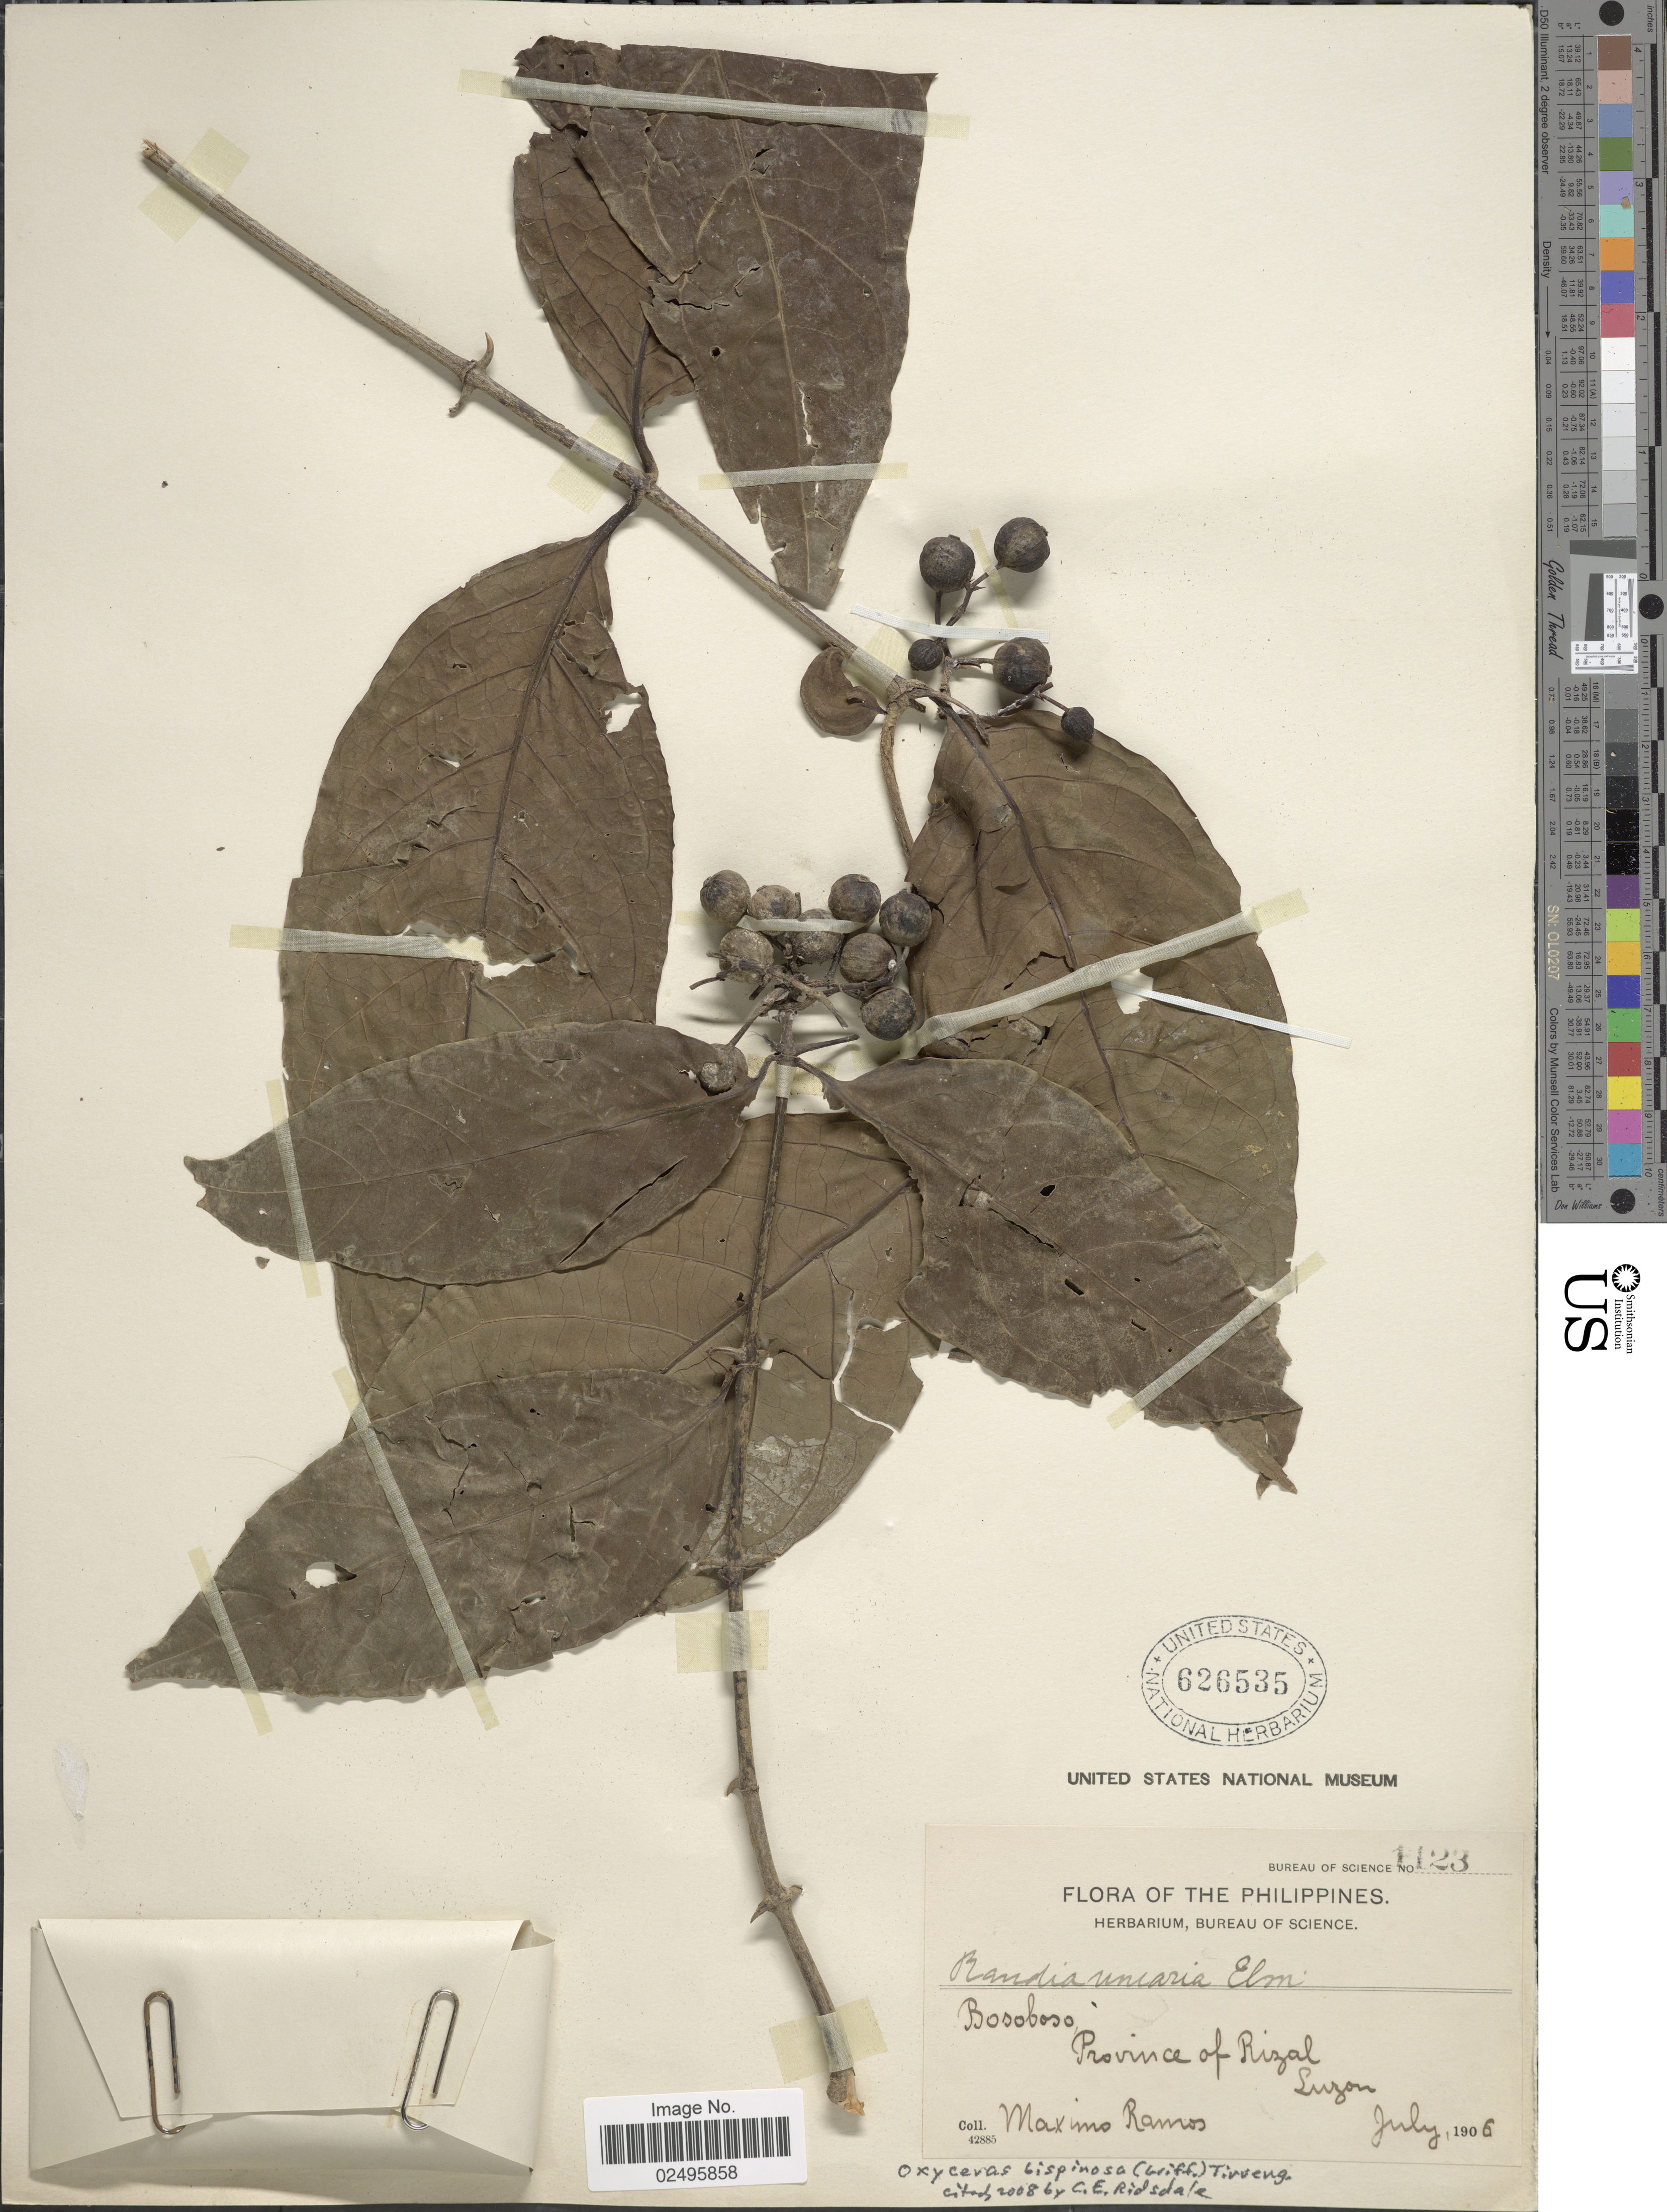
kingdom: Plantae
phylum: Tracheophyta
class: Magnoliopsida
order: Gentianales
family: Rubiaceae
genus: Oxyceros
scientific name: Oxyceros bispinosa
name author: (Griff.) Tirveng.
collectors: M. Ramos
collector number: Bureau of Science 1123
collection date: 1906-07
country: Philippines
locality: Bosoboso, Province of Rizal, Luzon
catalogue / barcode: US 626535